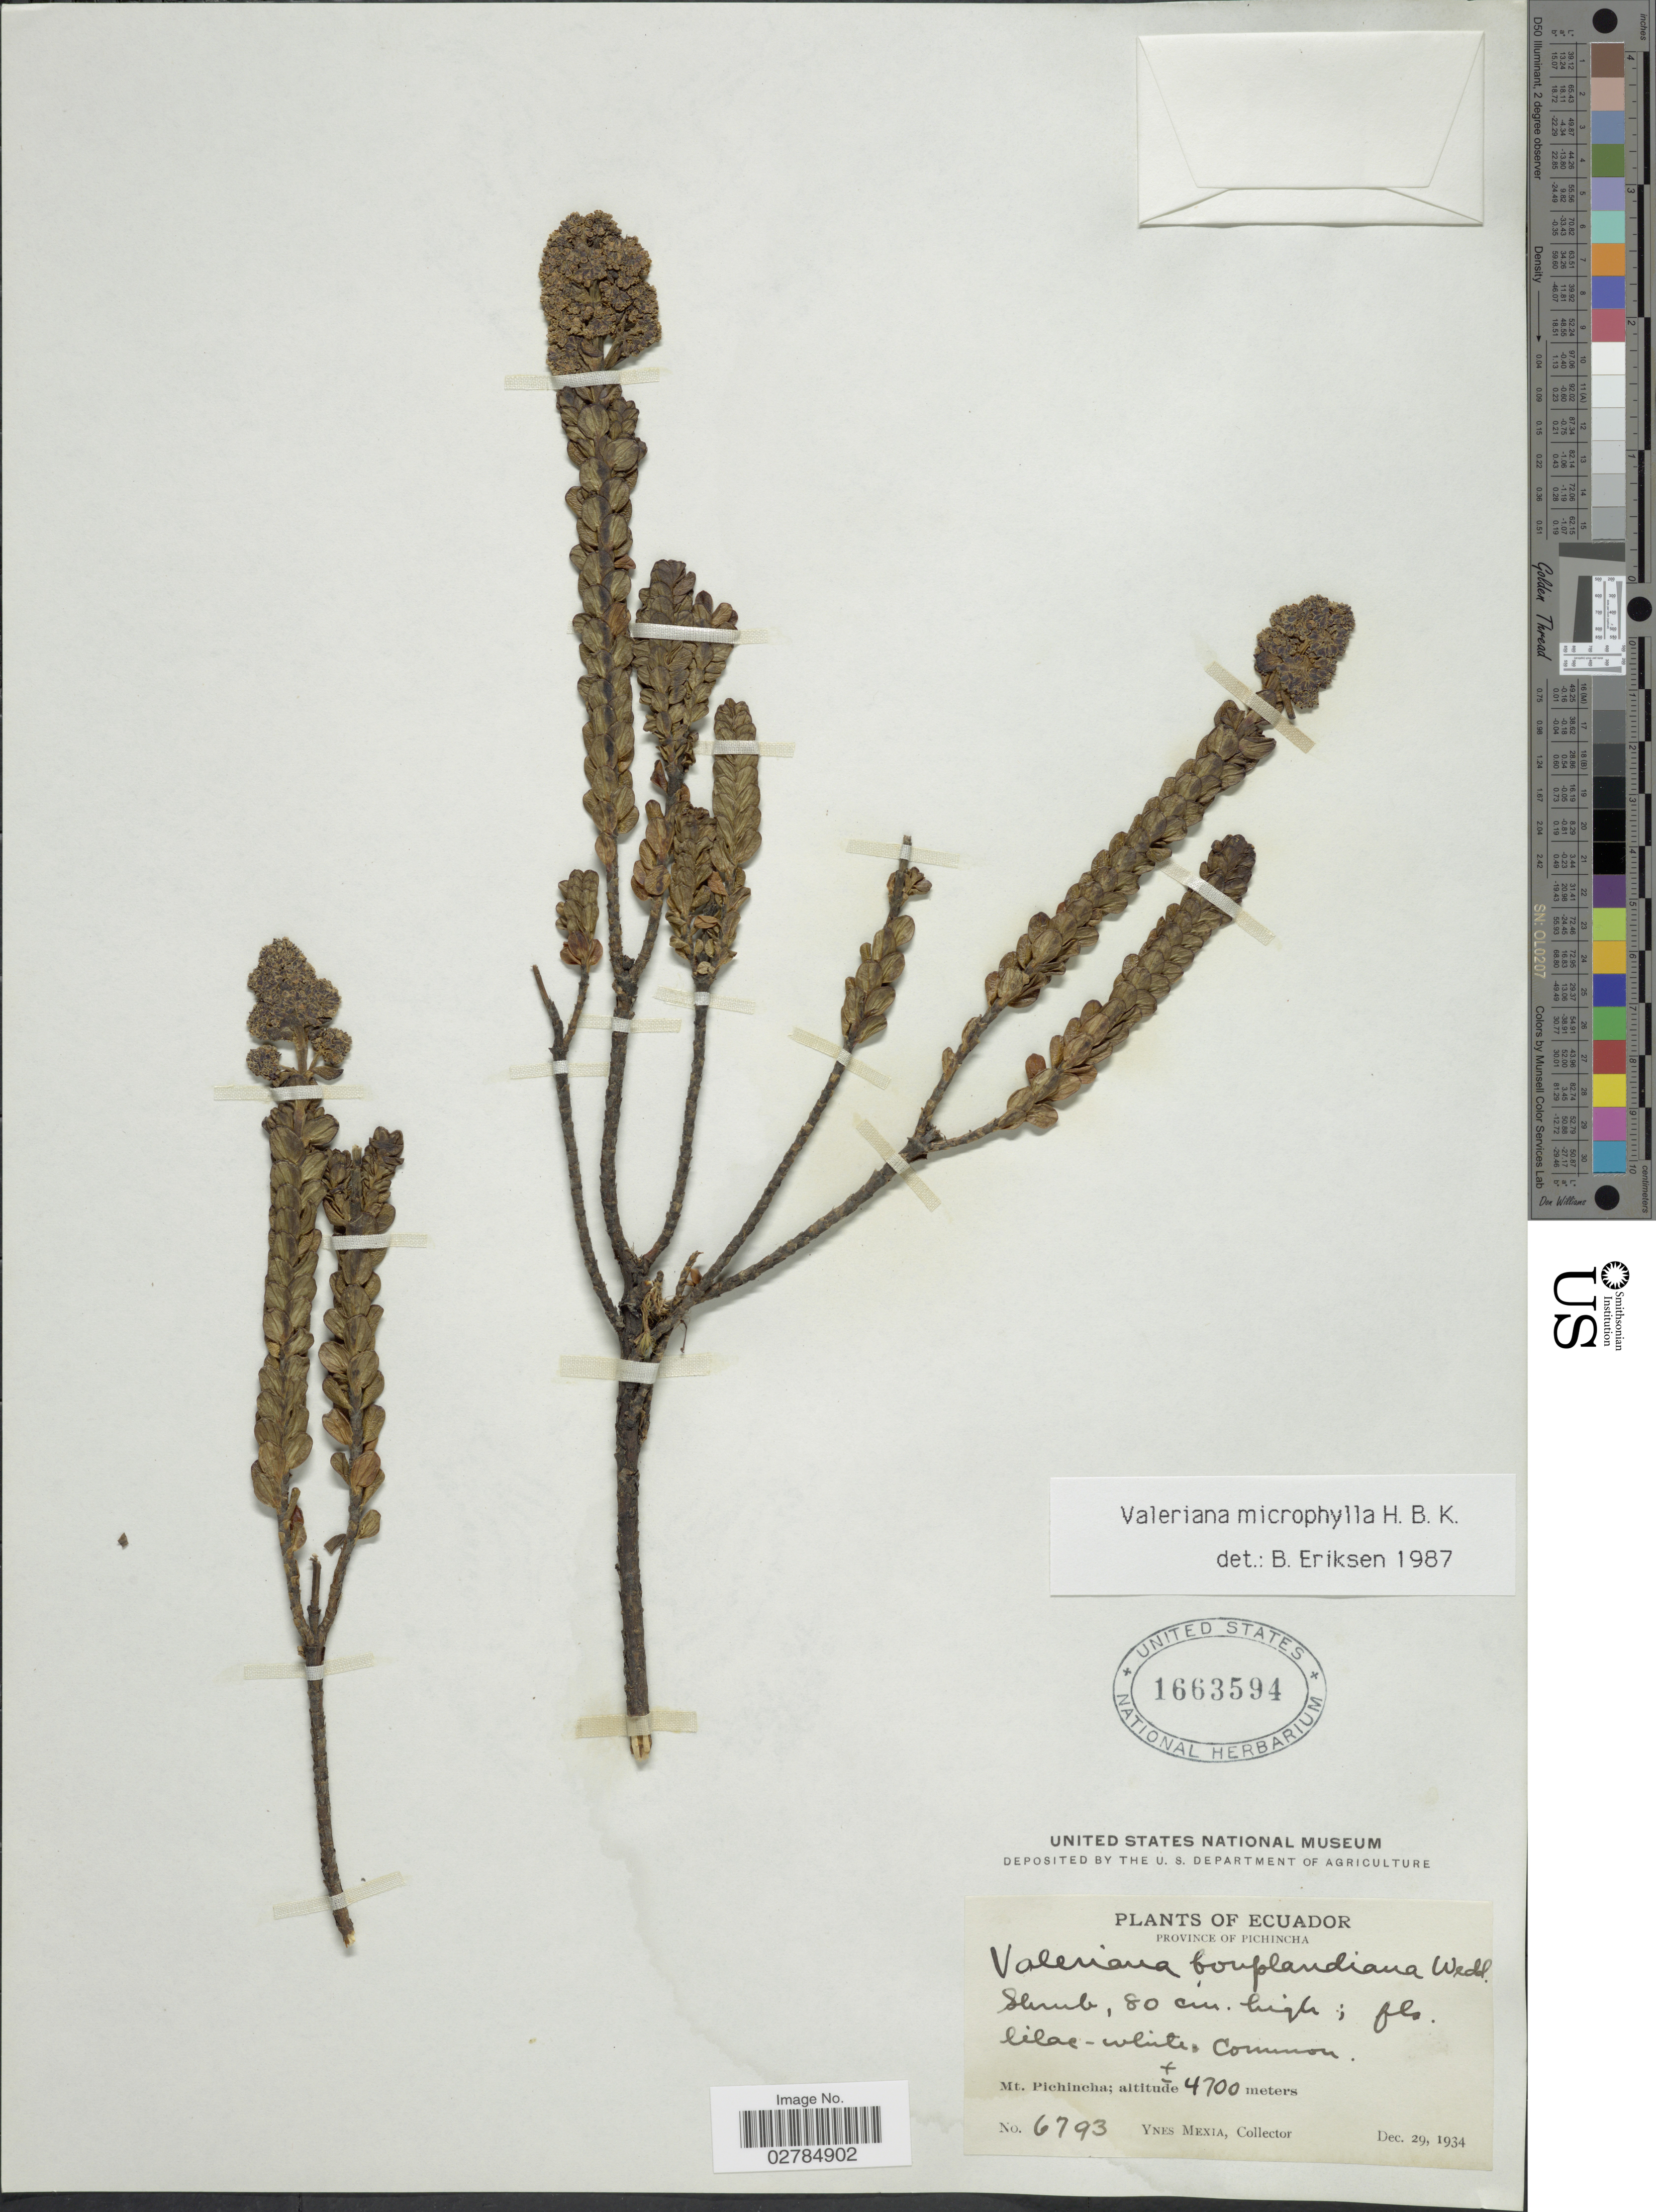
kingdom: Plantae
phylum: Tracheophyta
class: Magnoliopsida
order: Dipsacales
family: Caprifoliaceae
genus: Valeriana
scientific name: Valeriana microphylla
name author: Kunth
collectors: Y. Mexia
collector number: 6793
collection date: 1934-12-29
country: Ecuador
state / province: Pichincha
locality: Mt. Pichincha.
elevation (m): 4700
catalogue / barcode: US 1663594